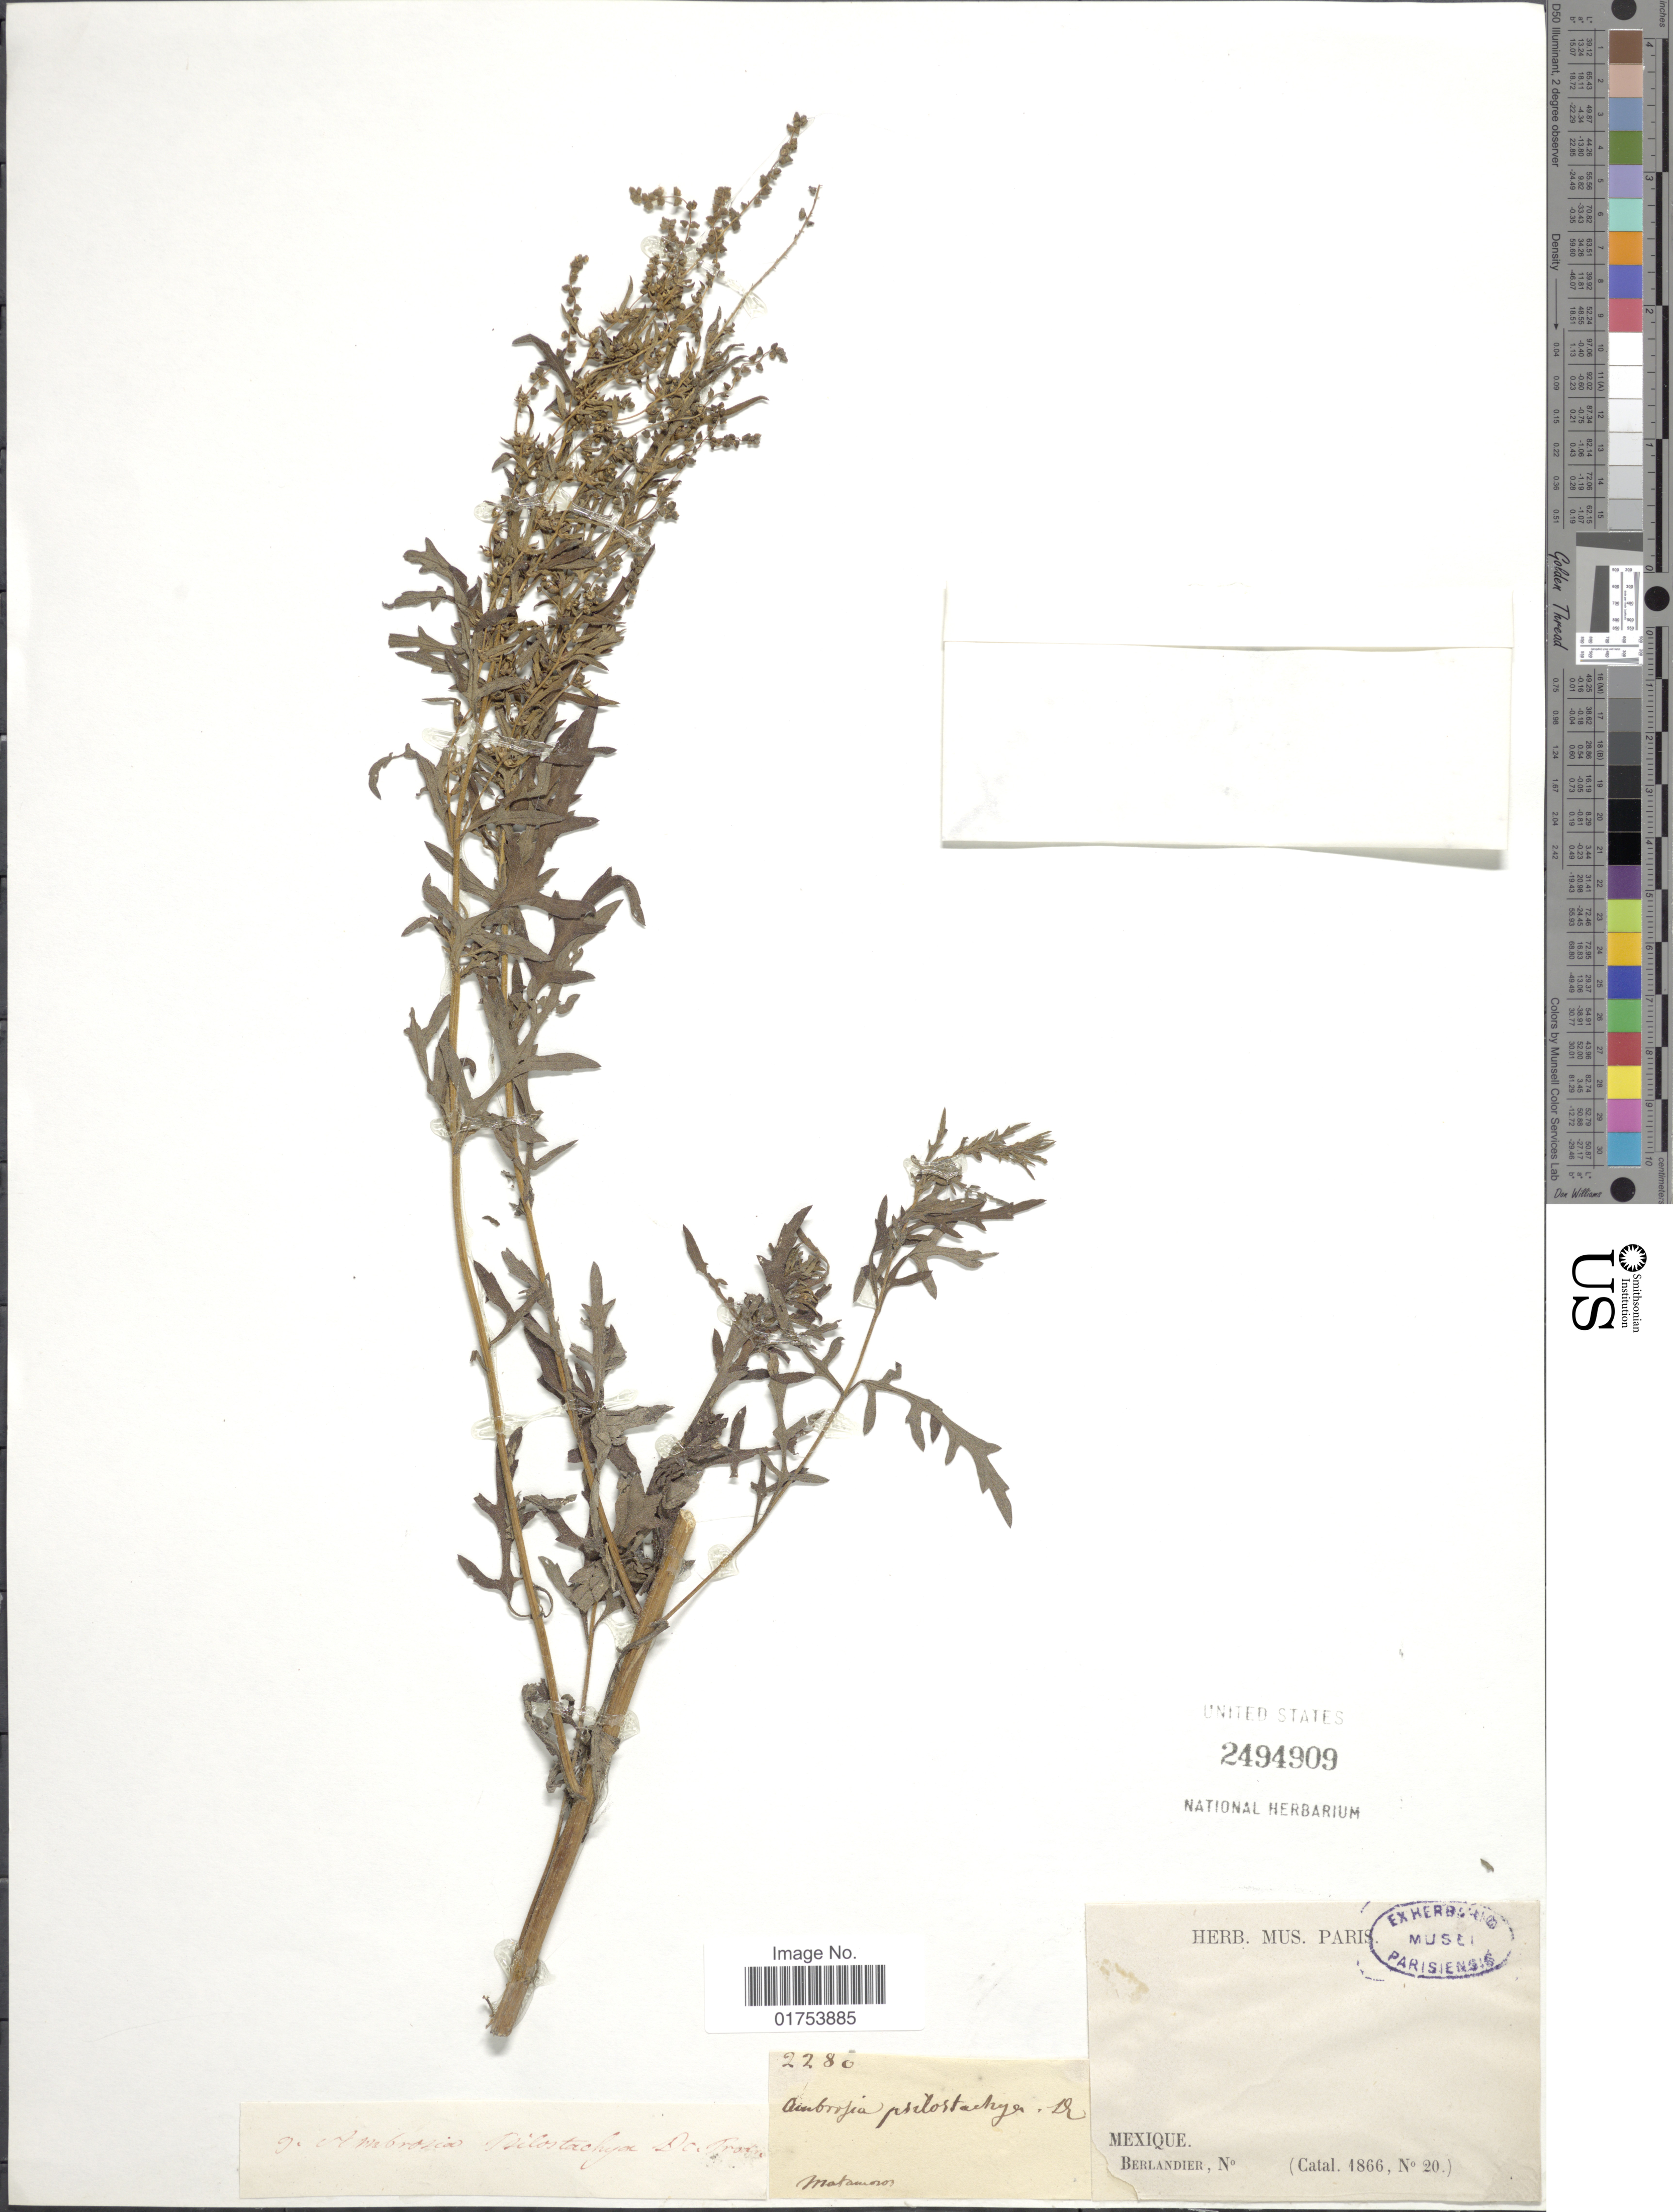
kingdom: Plantae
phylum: Tracheophyta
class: Magnoliopsida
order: Asterales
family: Asteraceae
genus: Ambrosia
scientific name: Ambrosia psilostachya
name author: DC.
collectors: J. L. Berlandier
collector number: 2280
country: Mexico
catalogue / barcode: US 2494909